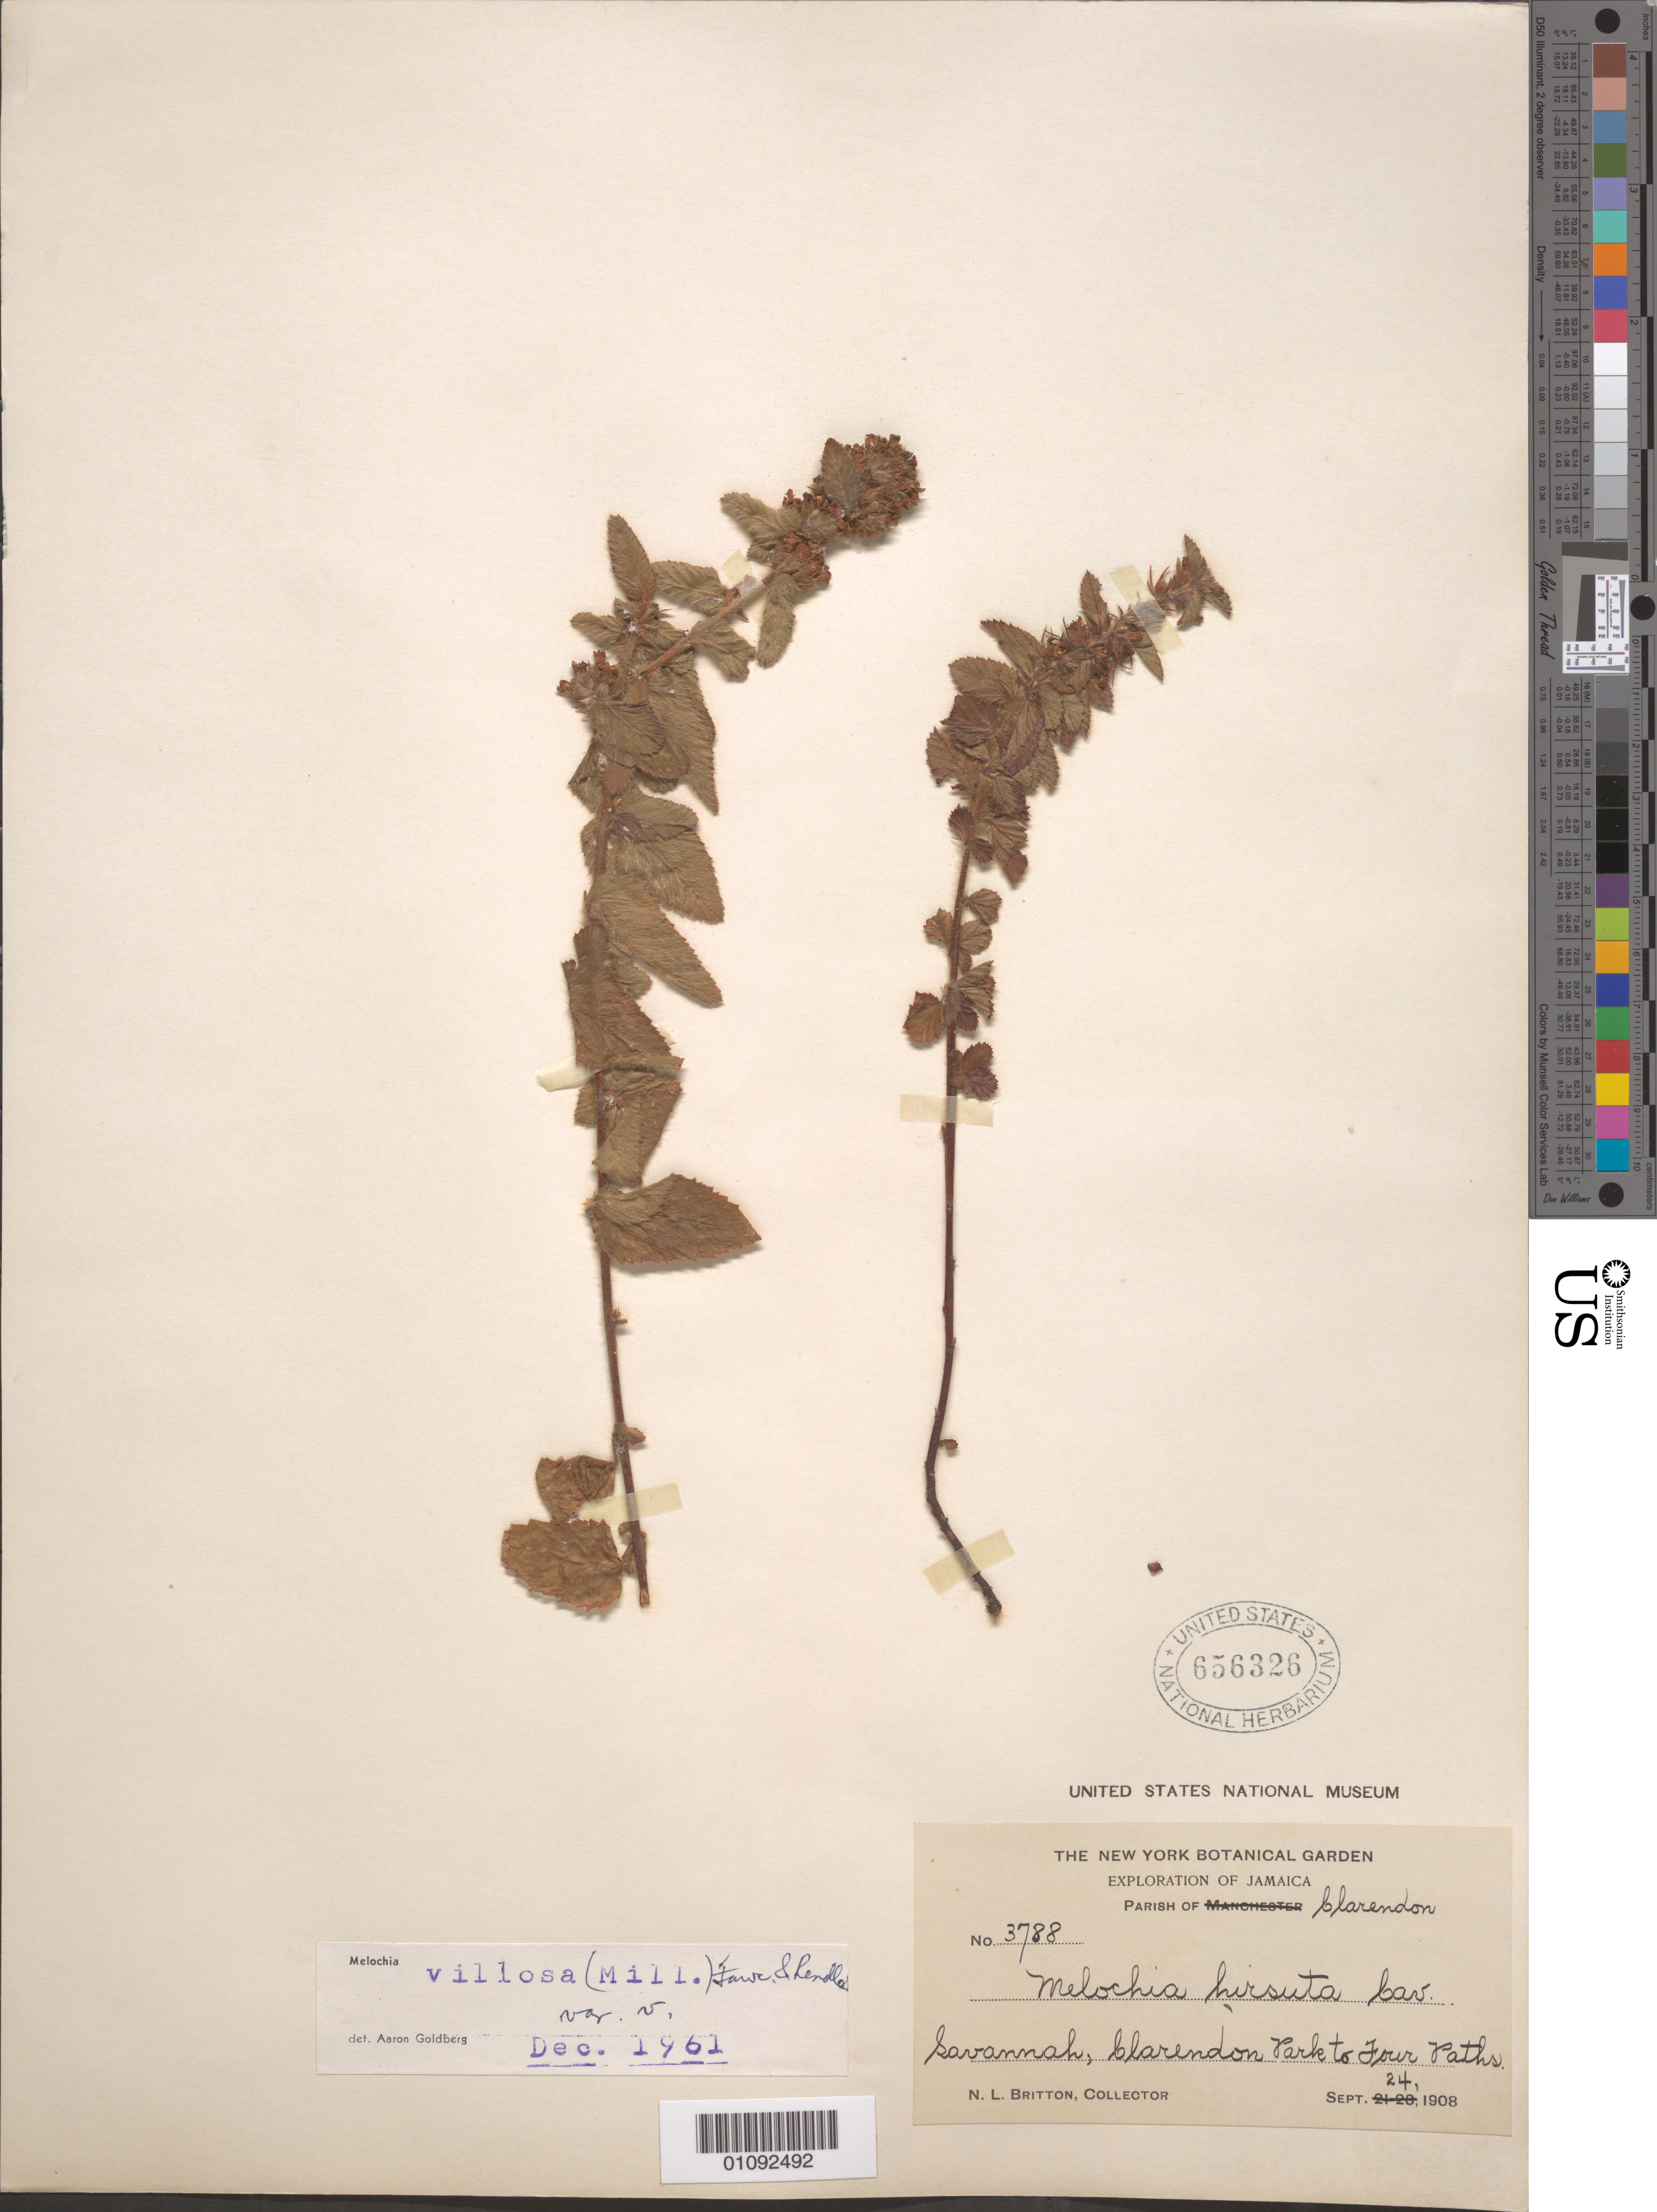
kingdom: Plantae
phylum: Tracheophyta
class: Magnoliopsida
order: Malvales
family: Malvaceae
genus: Melochia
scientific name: Melochia spicata var. spicata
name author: (L.) Fryxell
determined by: Dorr, L. J., (BOT), Smithsonian Institution - National Museum of Natural History (UNITED STATES)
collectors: N. Britton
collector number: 3788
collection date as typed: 24 Sep 1908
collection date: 1908-09-24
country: Jamaica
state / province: Clarendon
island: Jamaica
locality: Clarendon Park to Four Paths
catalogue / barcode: US 656326